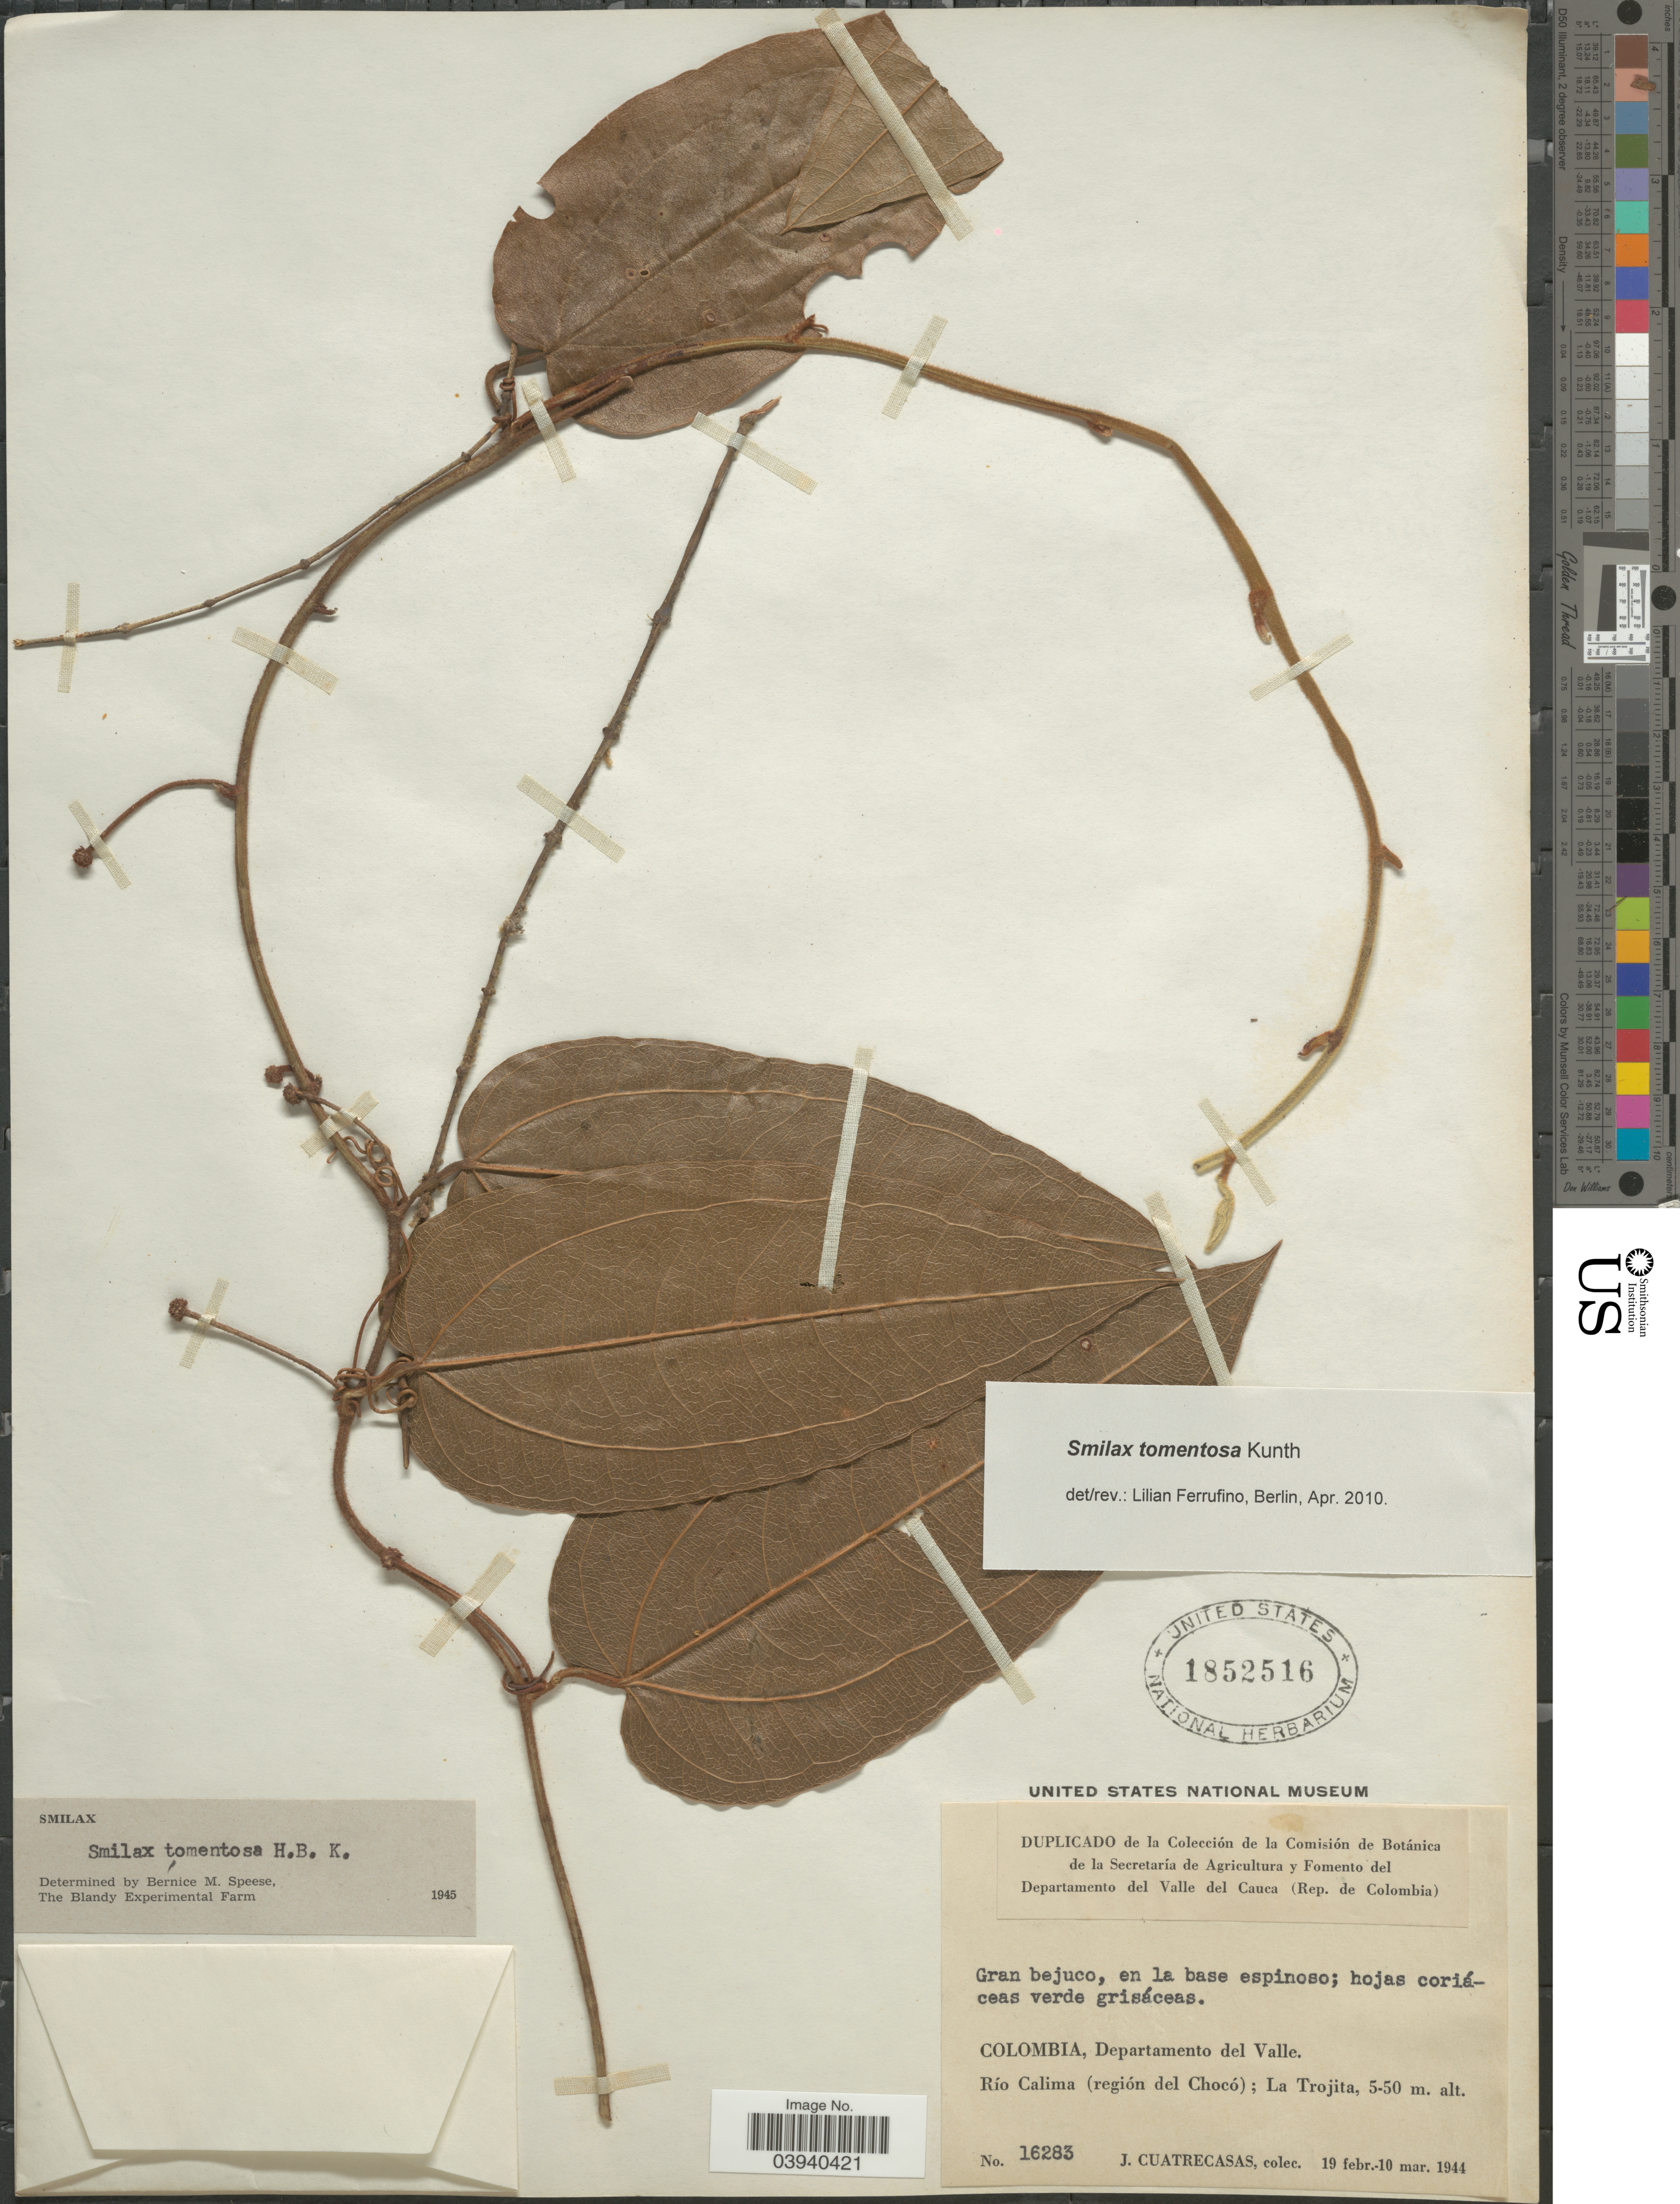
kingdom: Plantae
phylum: Tracheophyta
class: Liliopsida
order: Liliales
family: Smilacaceae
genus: Smilax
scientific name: Smilax tomentosa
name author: Kunth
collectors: J. Cuatrecasas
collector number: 16283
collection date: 1944-02-19/1944-03-10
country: Colombia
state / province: Valle del Cauca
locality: Departamento del Valle. Río Calima (región del Chocó); La Trojita.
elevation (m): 5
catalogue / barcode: US 1852516